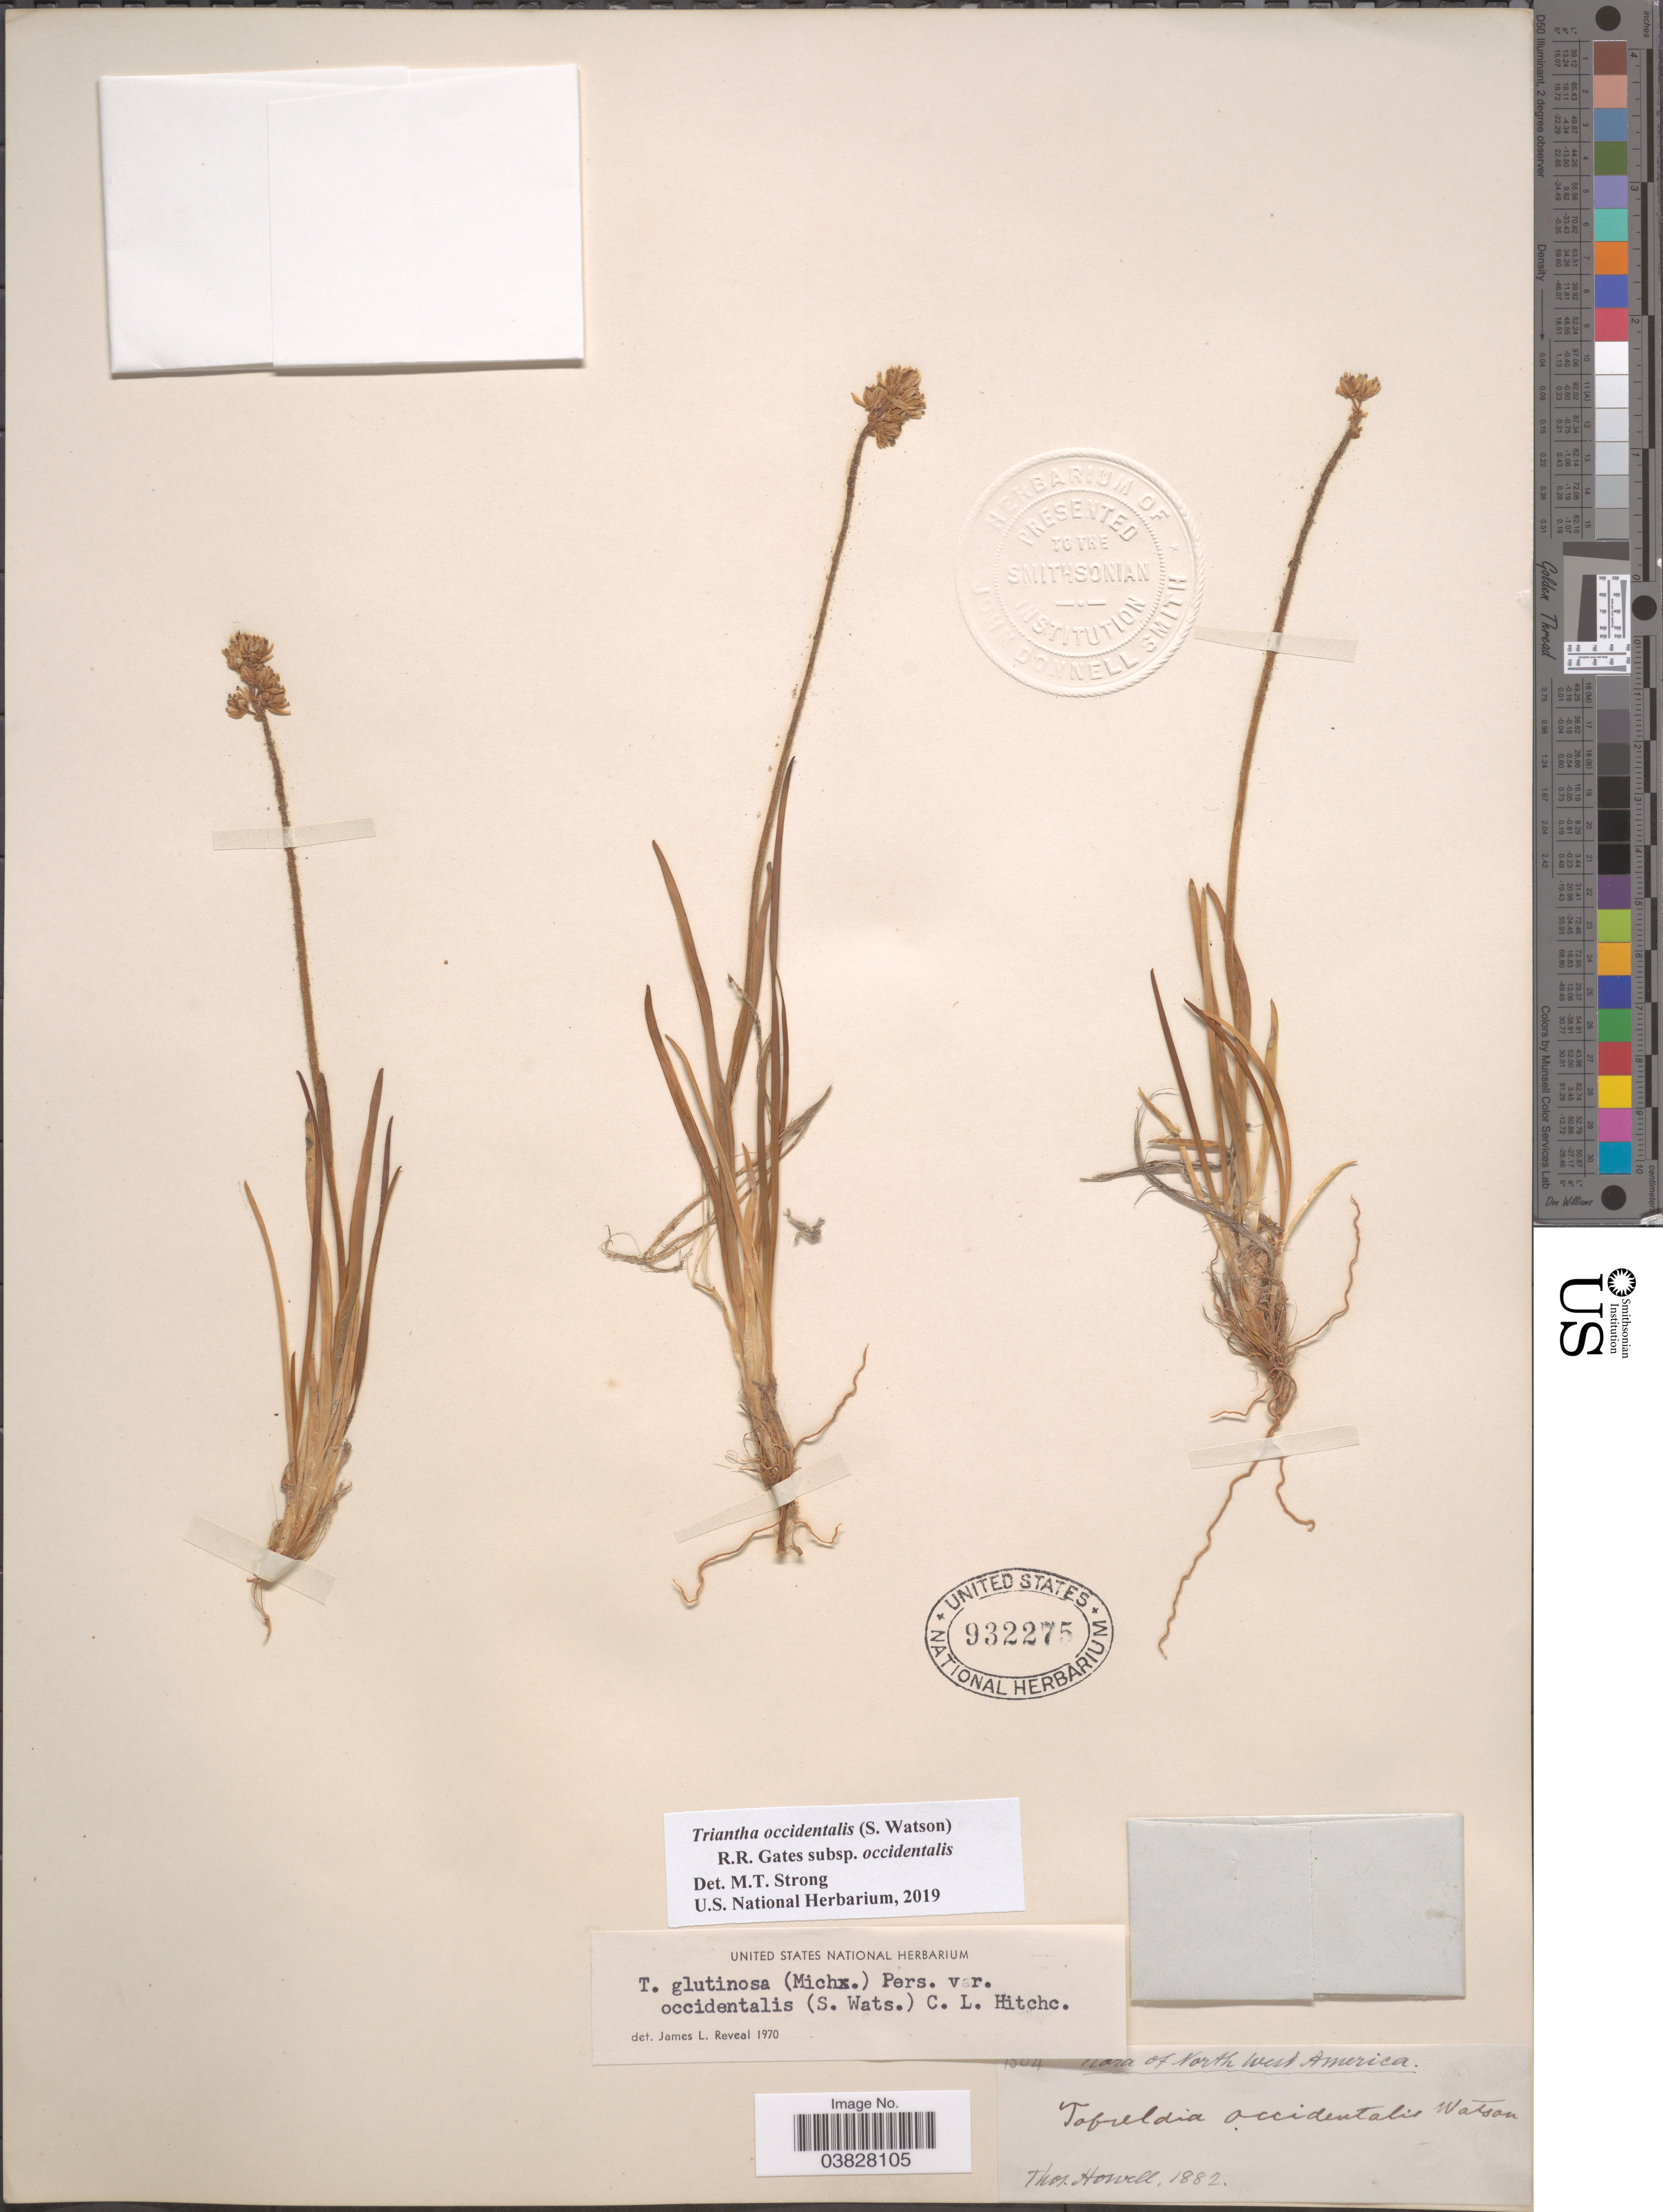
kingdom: Plantae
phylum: Tracheophyta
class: Liliopsida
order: Alismatales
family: Tofieldiaceae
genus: Triantha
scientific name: Triantha occidentalis subsp. occidentalis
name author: (S. Watson) R.R. Gates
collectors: T. Howell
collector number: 1504*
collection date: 1882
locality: North West America.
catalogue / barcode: US 932275